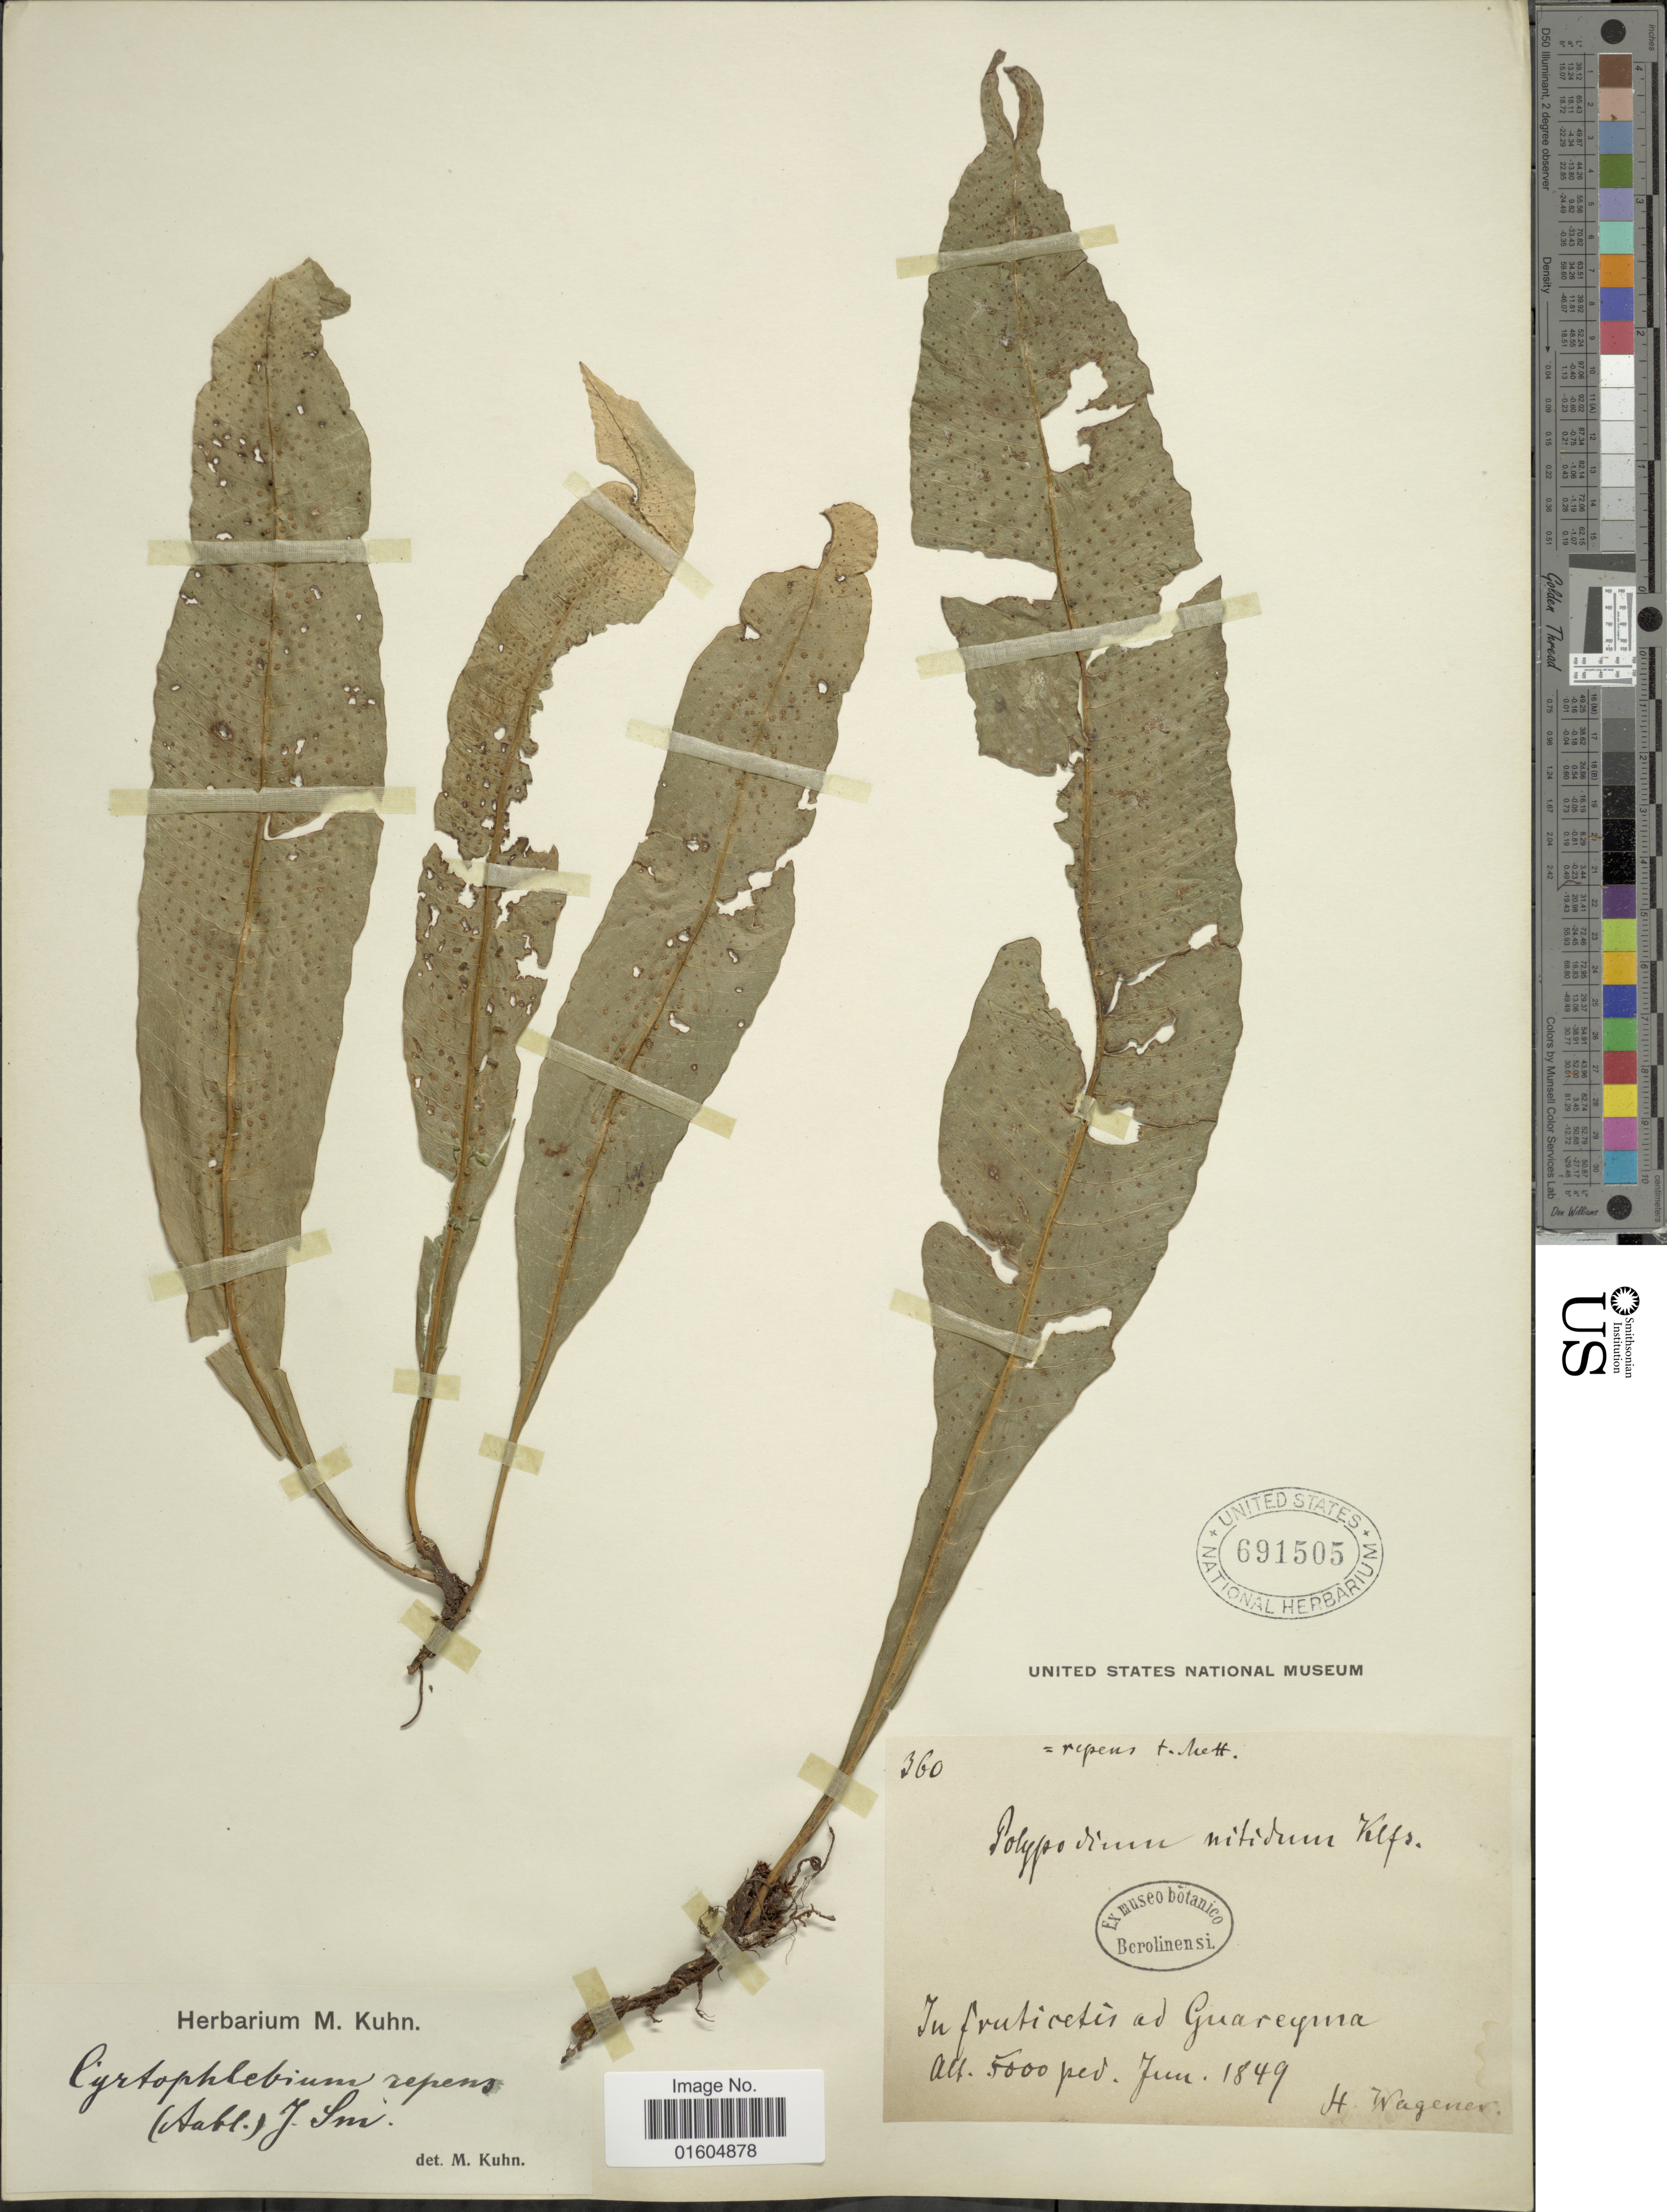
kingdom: Plantae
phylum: Tracheophyta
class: Polypodiopsida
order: Polypodiales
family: Polypodiaceae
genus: Campyloneurum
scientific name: Campyloneurum repens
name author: (Aubl.) C. Presl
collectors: H. Wagener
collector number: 360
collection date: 1849-06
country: Venezuela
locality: In frutioetes ad Guareyma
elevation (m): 1524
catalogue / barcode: US 691505